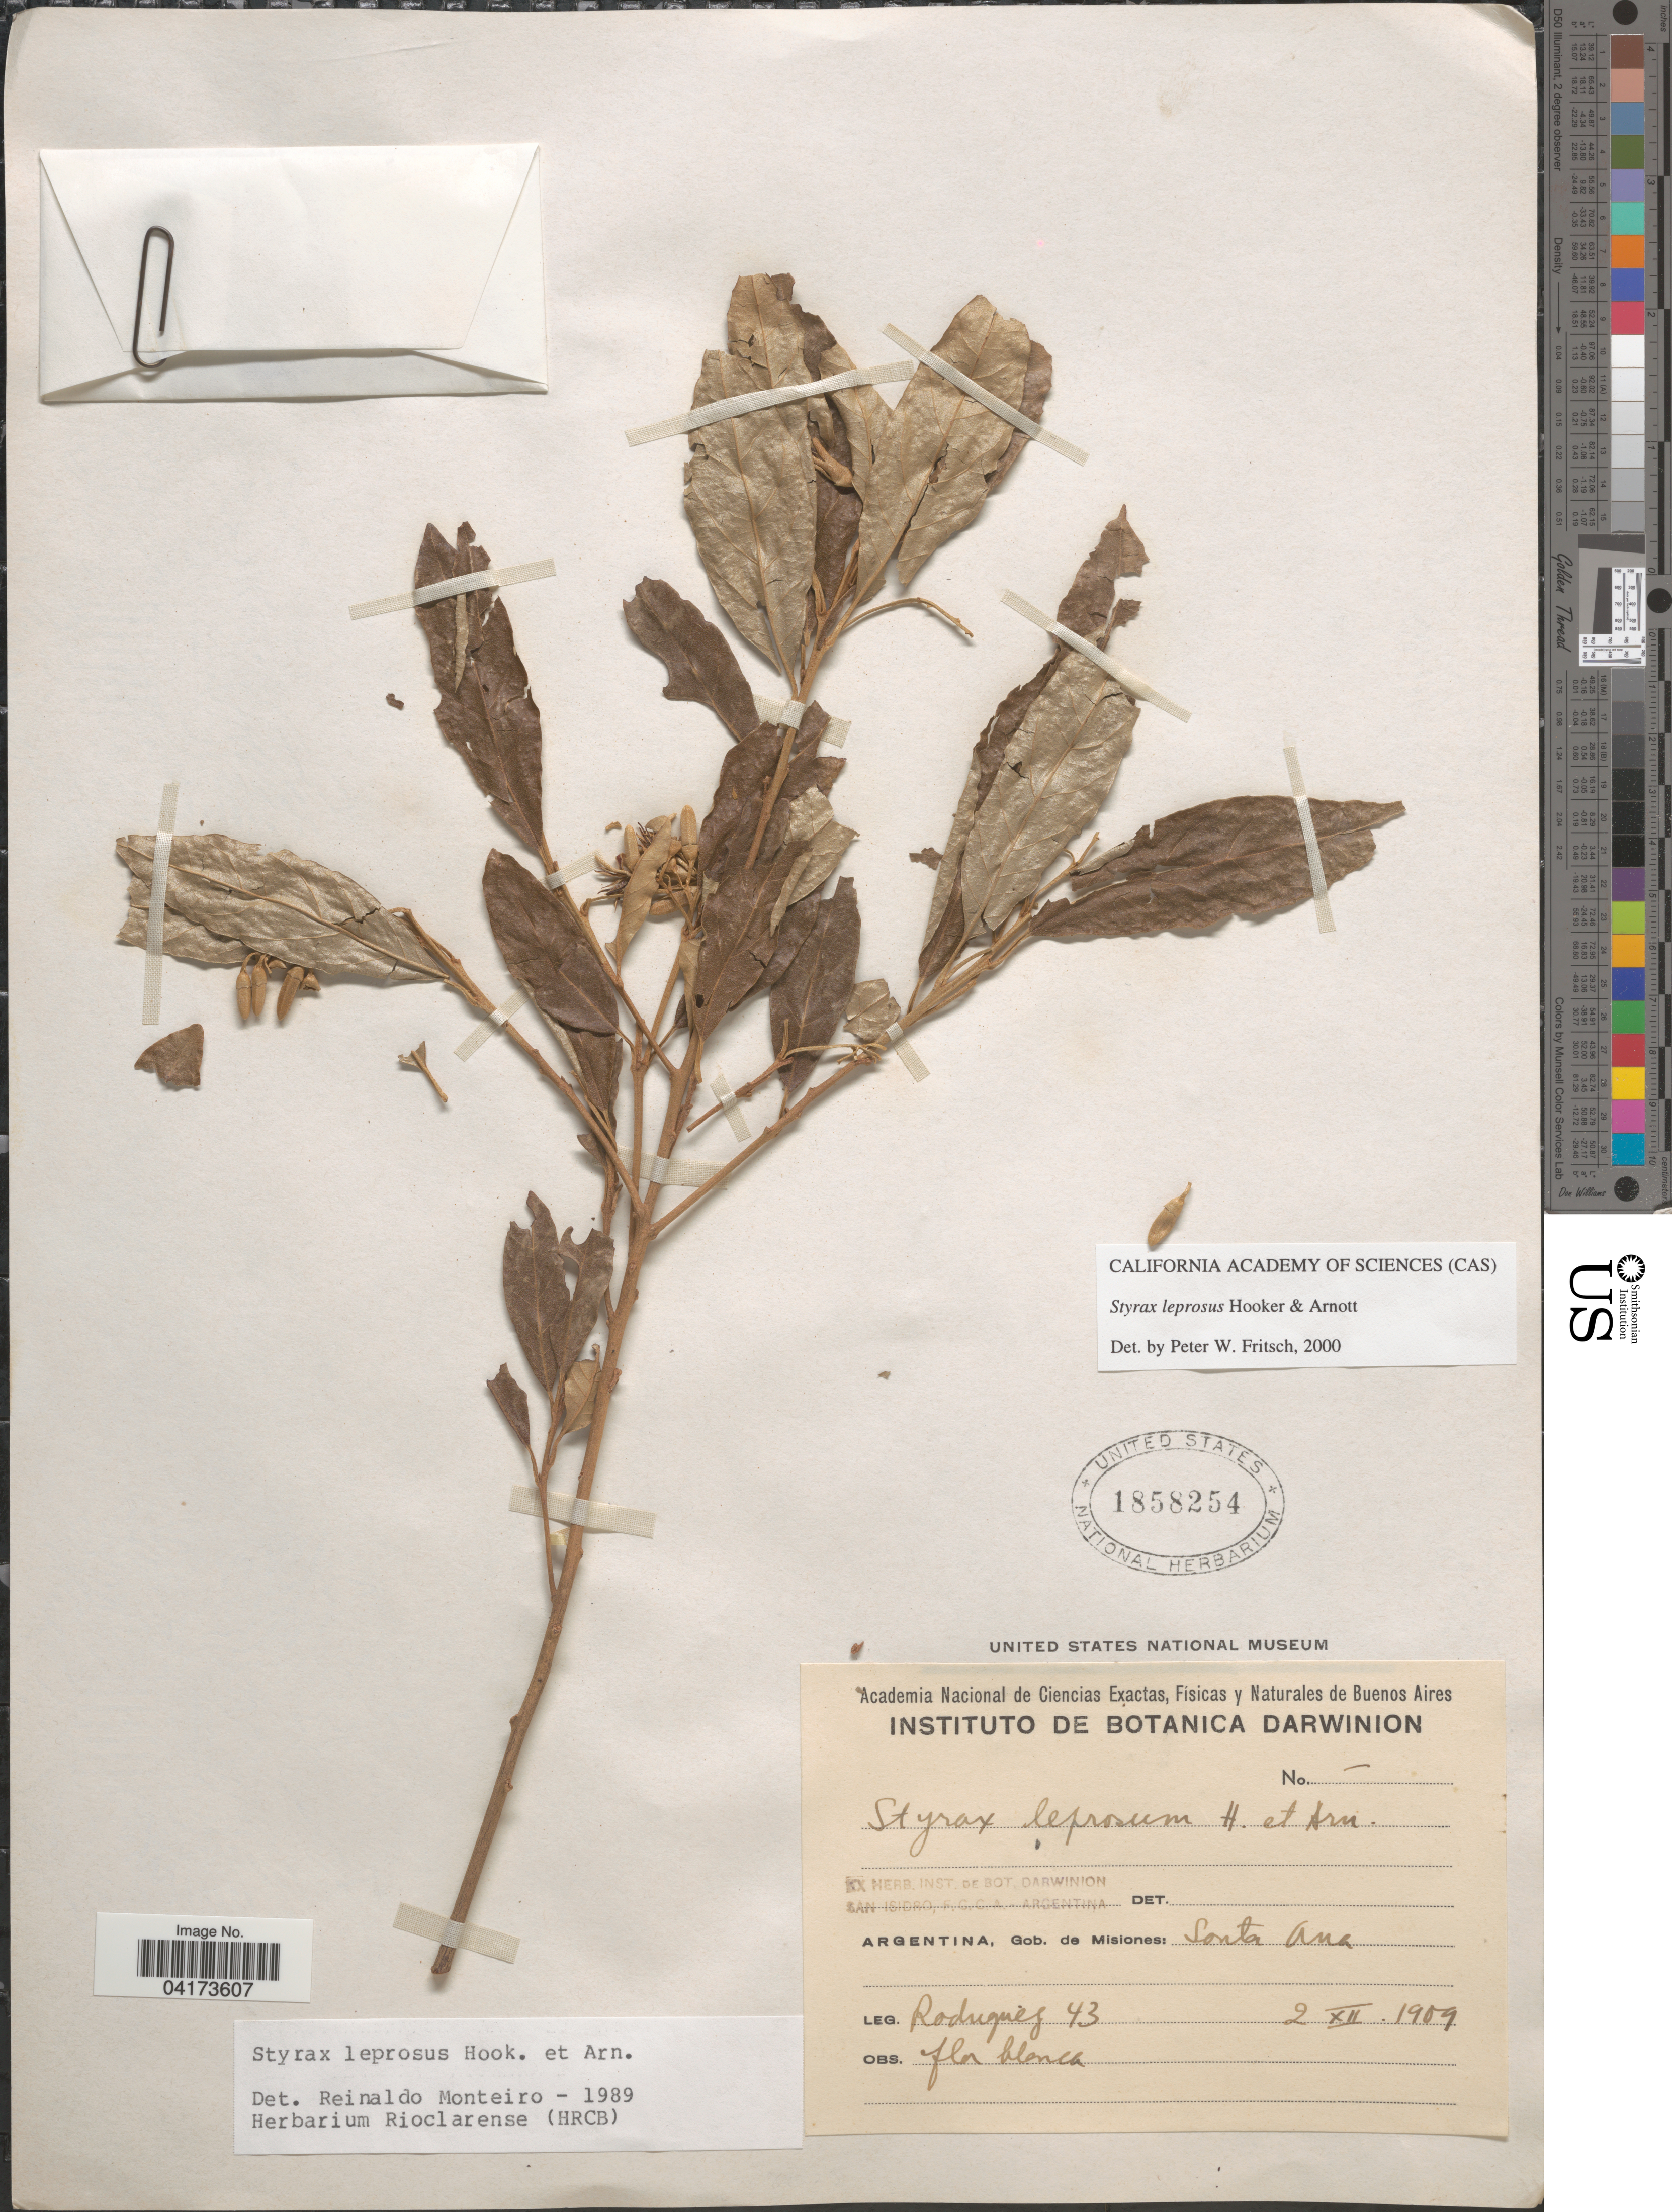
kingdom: Plantae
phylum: Tracheophyta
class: Magnoliopsida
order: Ericales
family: Styracaceae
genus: Styrax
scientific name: Styrax leprosus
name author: Hook. & Arn.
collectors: Rodriguez, --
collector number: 43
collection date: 1909-12-02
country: Argentina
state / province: Misiones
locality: Gob. de Misiones: Santa Ana.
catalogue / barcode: US 1858254